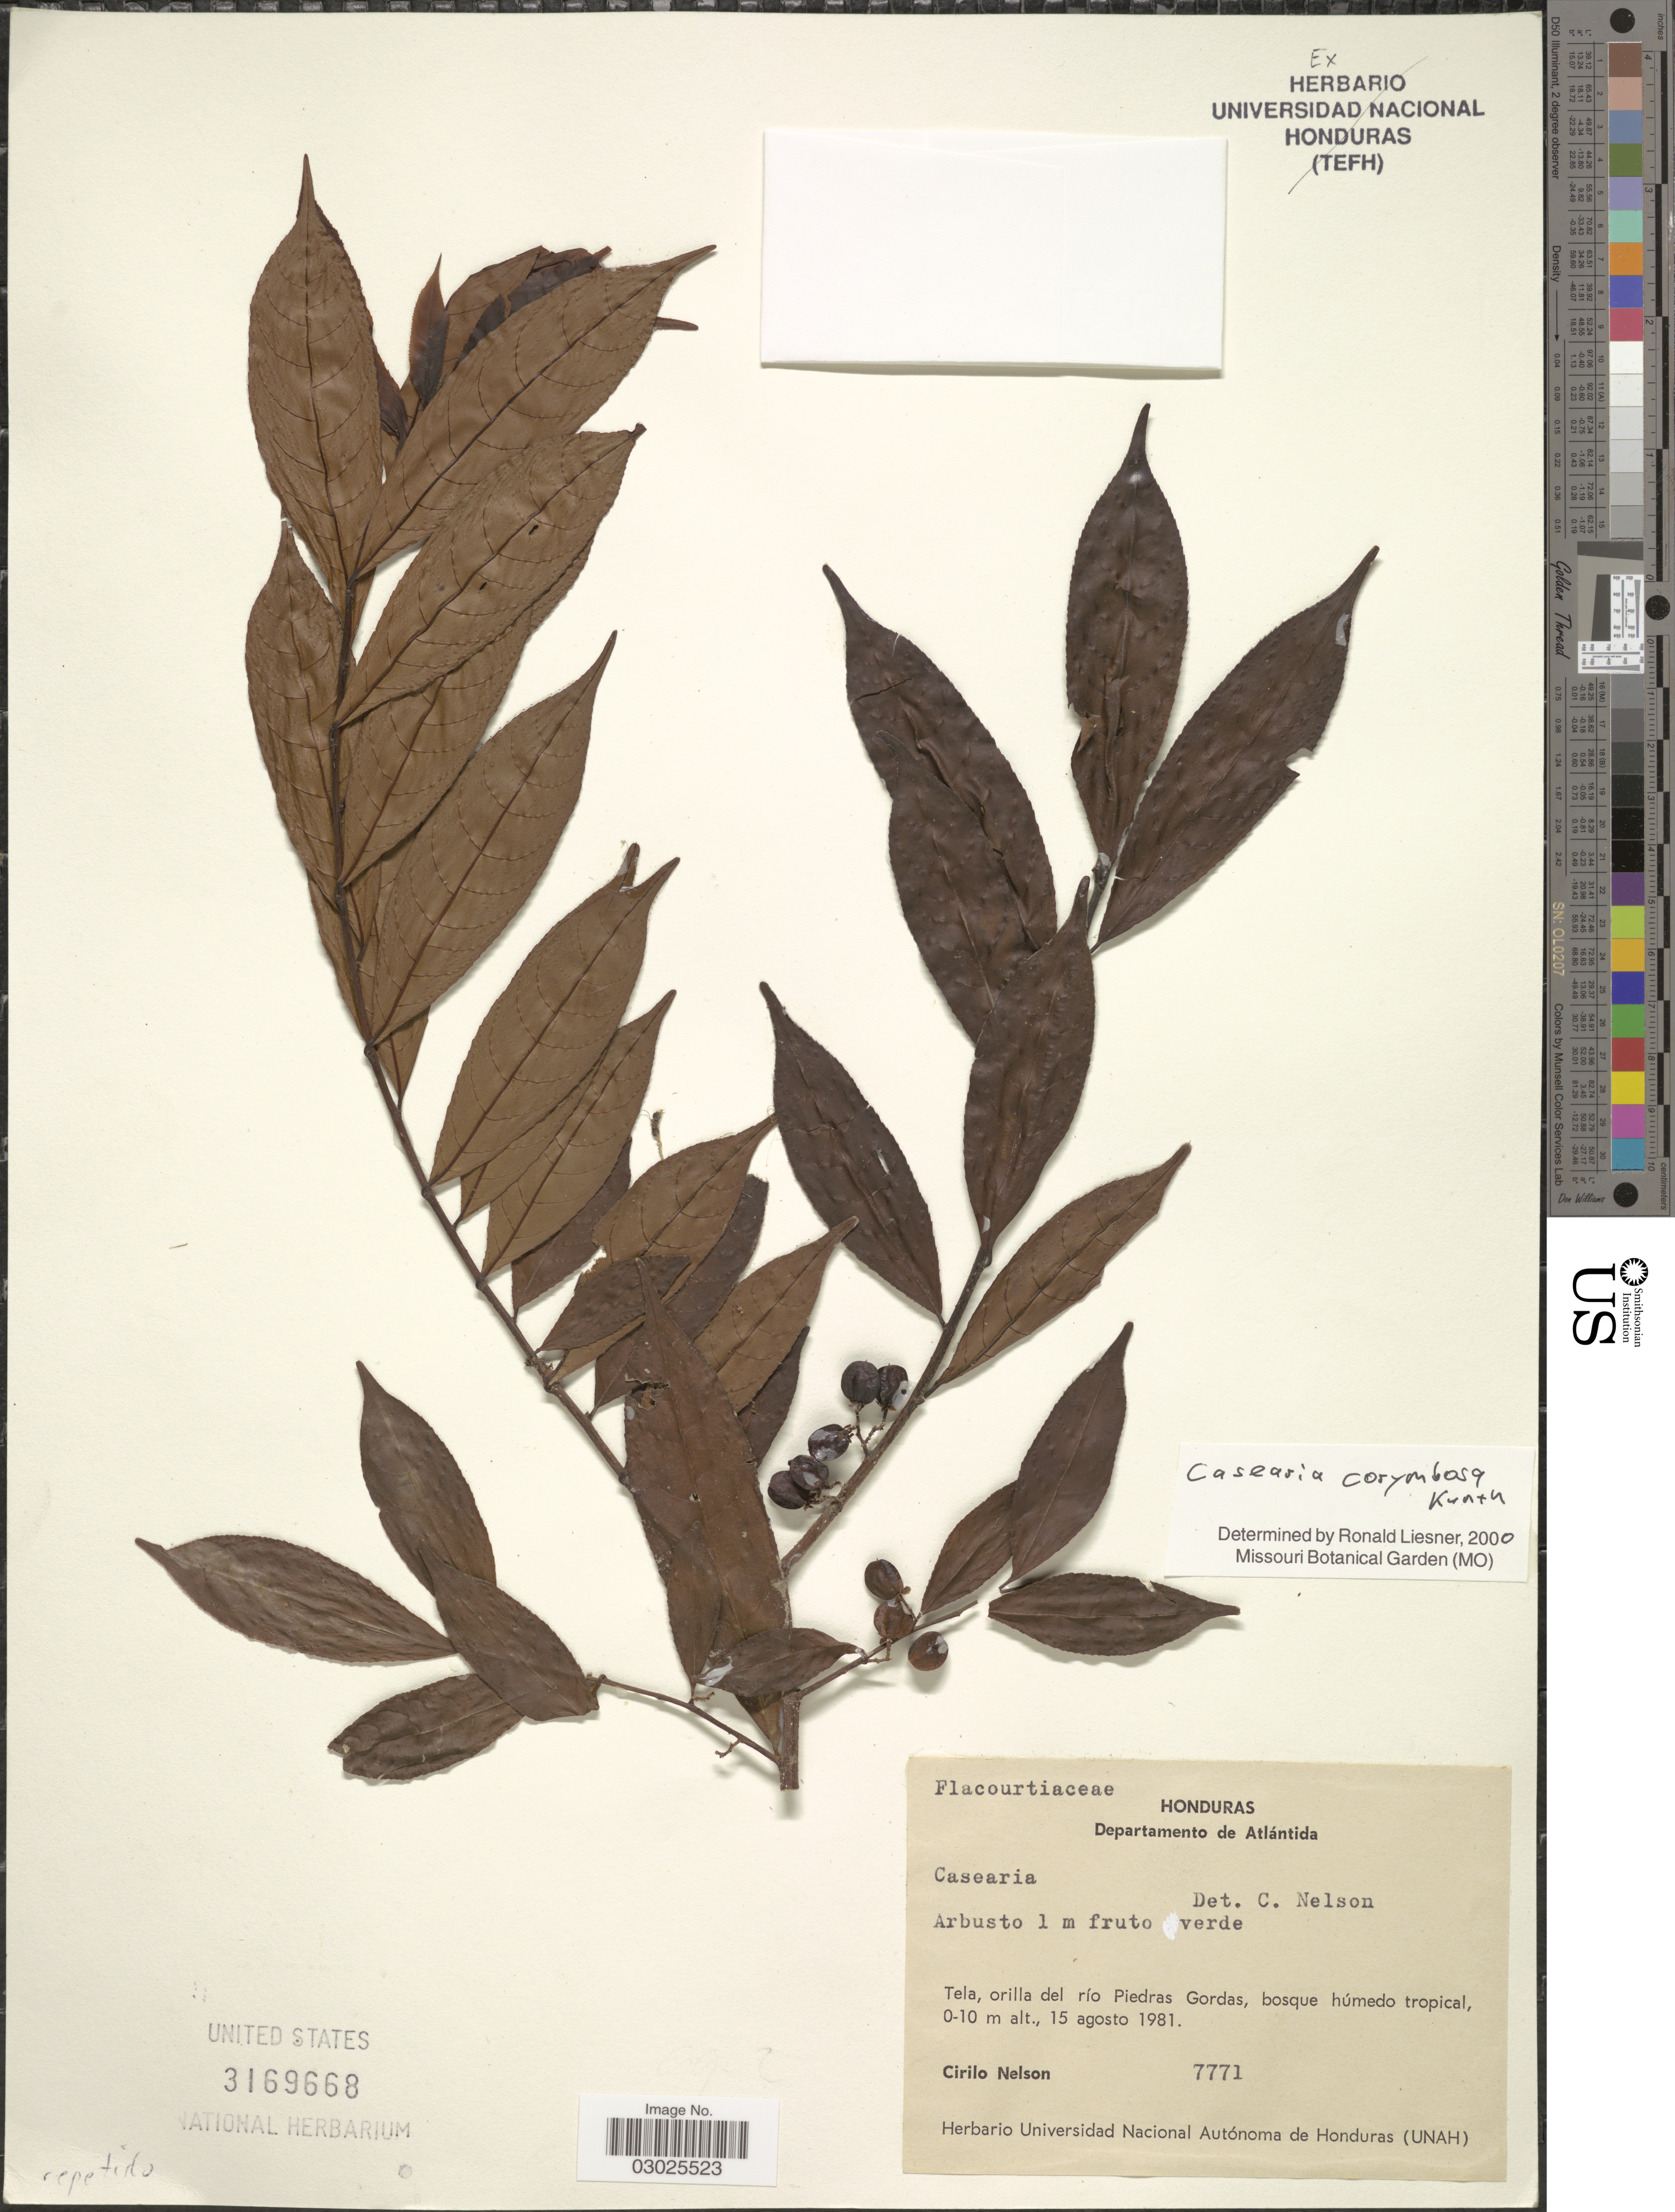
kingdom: Plantae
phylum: Tracheophyta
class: Magnoliopsida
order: Malpighiales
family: Salicaceae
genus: Casearia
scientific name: Casearia corymbosa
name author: Kunth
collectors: C. Nelson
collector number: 7771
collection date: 1981-08-15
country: Honduras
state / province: Atlántida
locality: Departamento de Atlántida. Tela, orilla del río Piedras Gordas, bosques húmedo tropical.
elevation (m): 0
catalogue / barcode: US 3169668